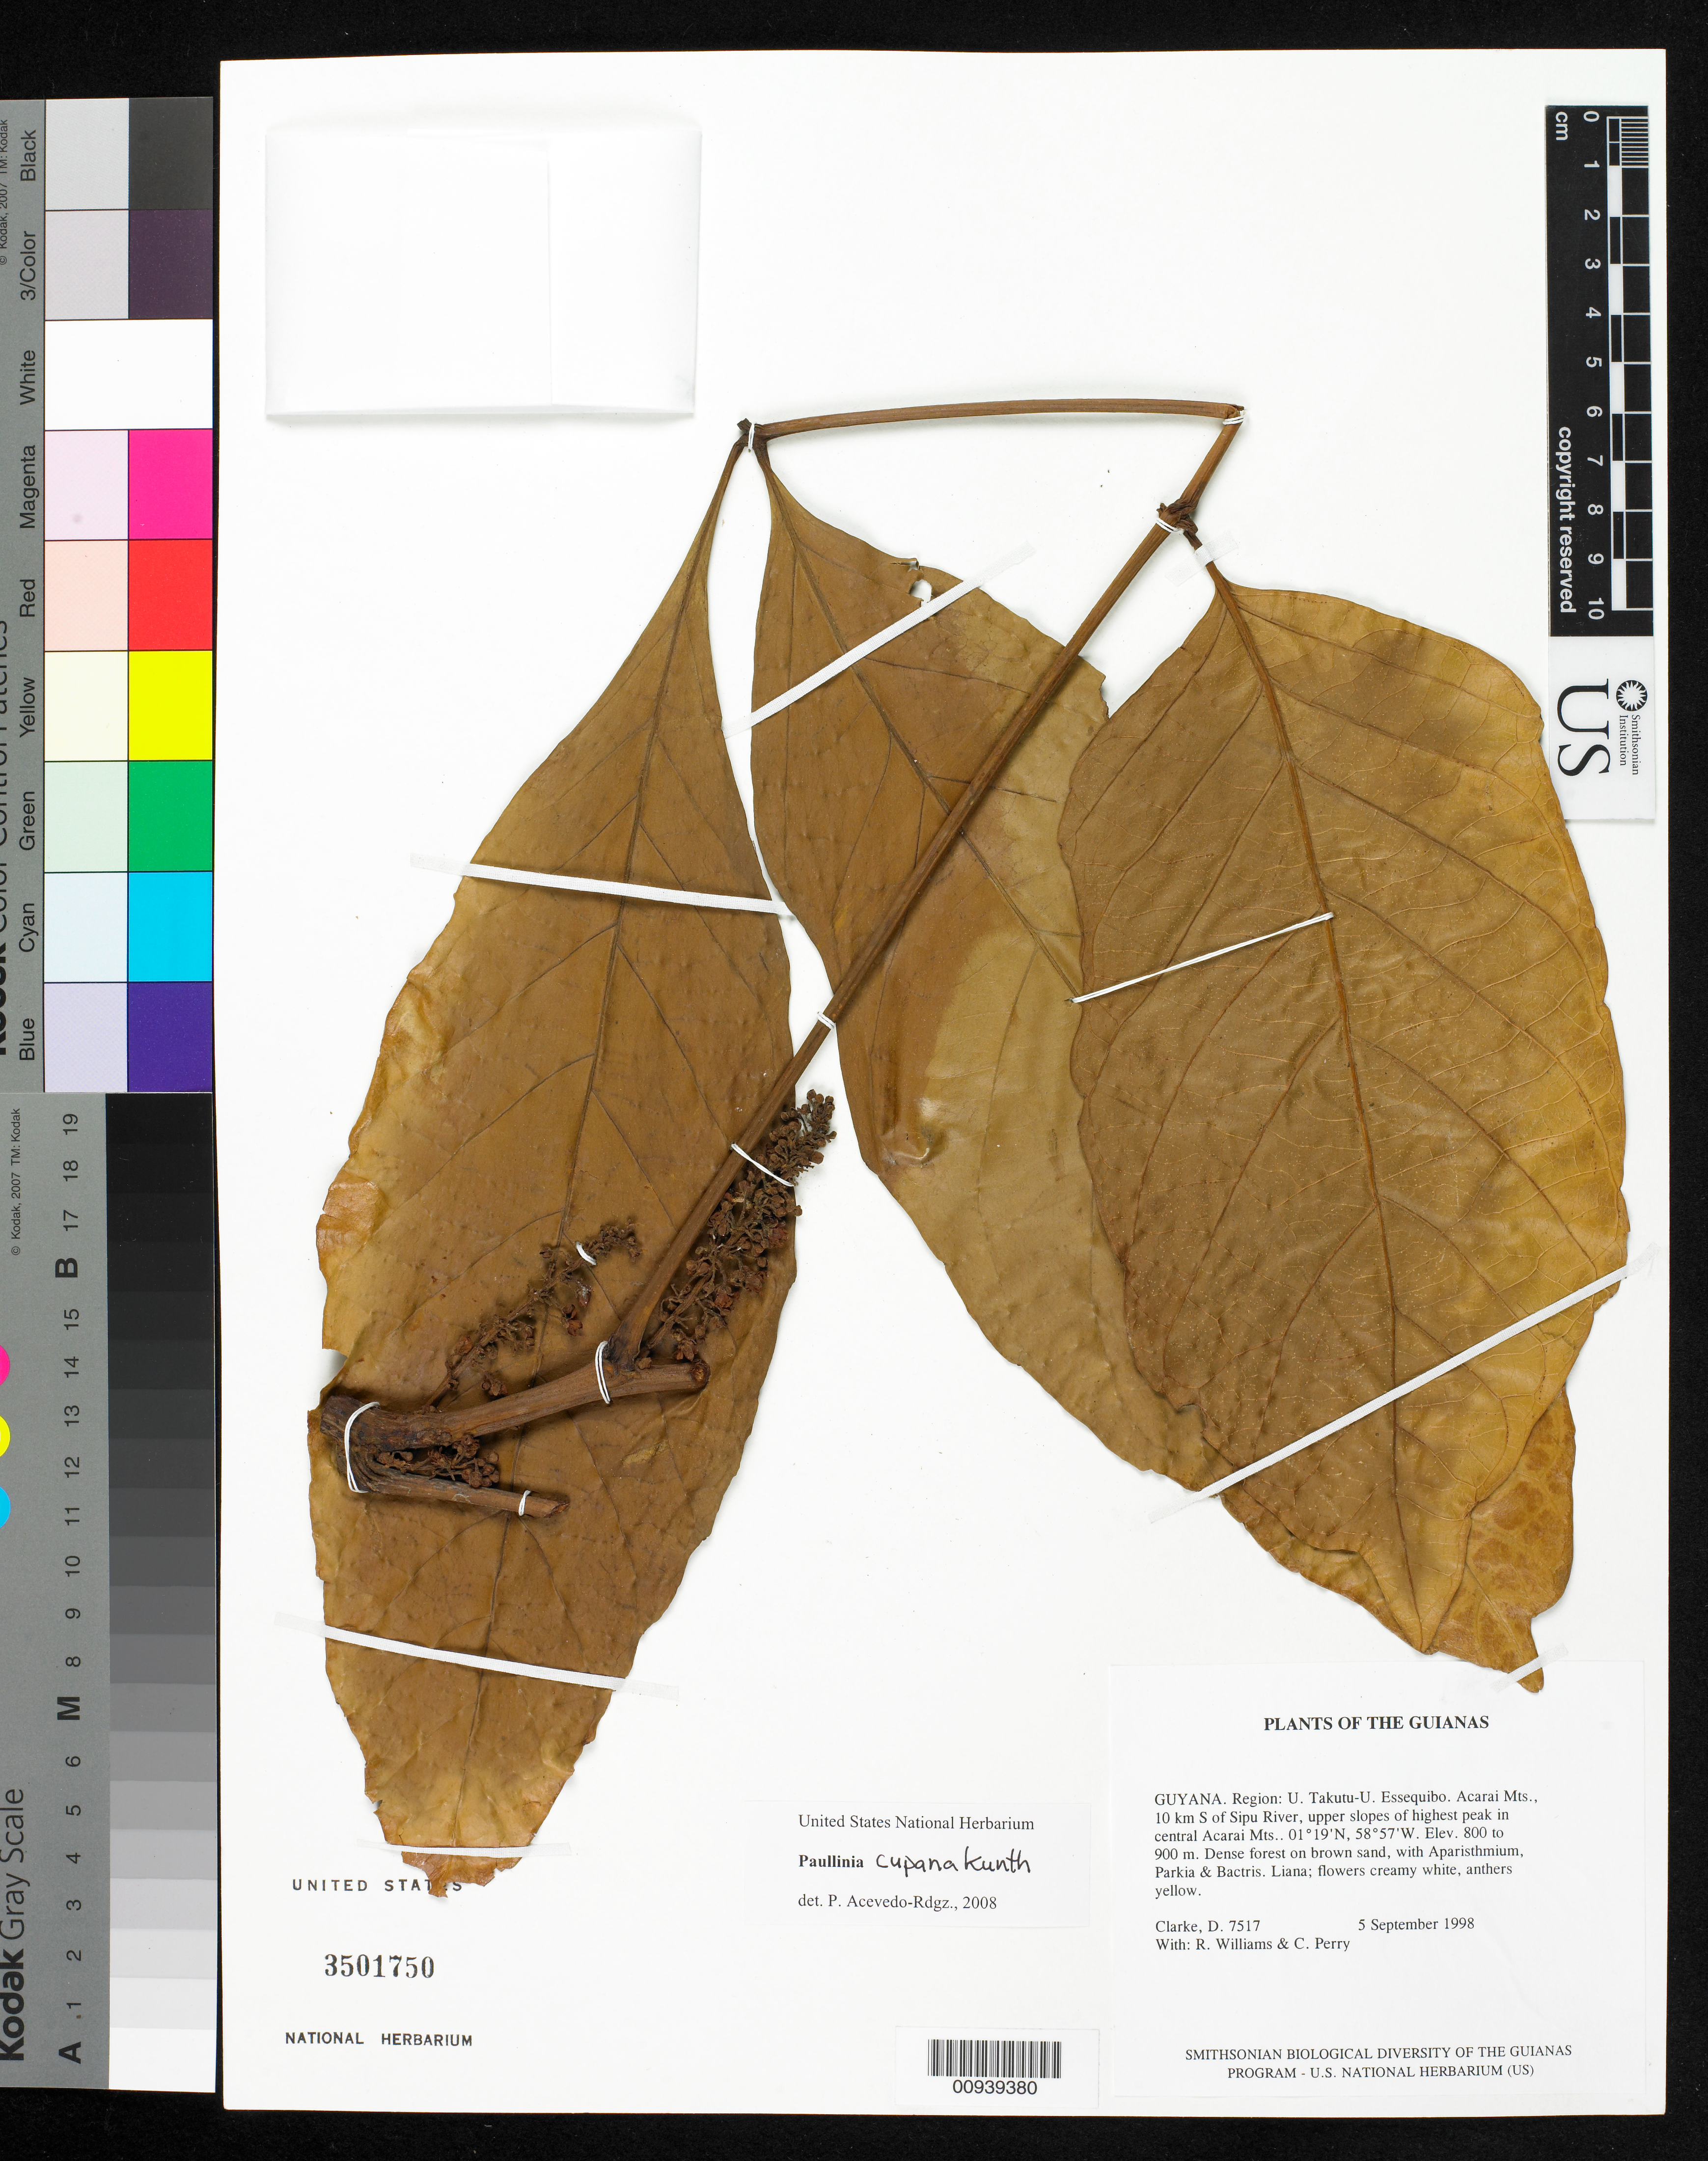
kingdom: Plantae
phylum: Tracheophyta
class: Magnoliopsida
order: Sapindales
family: Sapindaceae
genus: Paullinia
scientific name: Paullinia cupana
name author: Kunth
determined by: Acevedo-Rodríguez, P., (BOT), Smithsonian Institution - National Museum of Natural History (UNITED STATES)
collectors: H. D. Clarke, R. Williams & C. Perry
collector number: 7517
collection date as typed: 5 September 1998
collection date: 1998-09-05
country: Guyana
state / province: U. Takutu-U. Essequibo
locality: Acarai Mts., 10 km S of Sipu River, upper slopes of highest peak in central Acarai Mts.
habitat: Dense forest on brown sand, with Aparisthmium, Parkia & Bactris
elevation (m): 800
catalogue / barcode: US 3501750